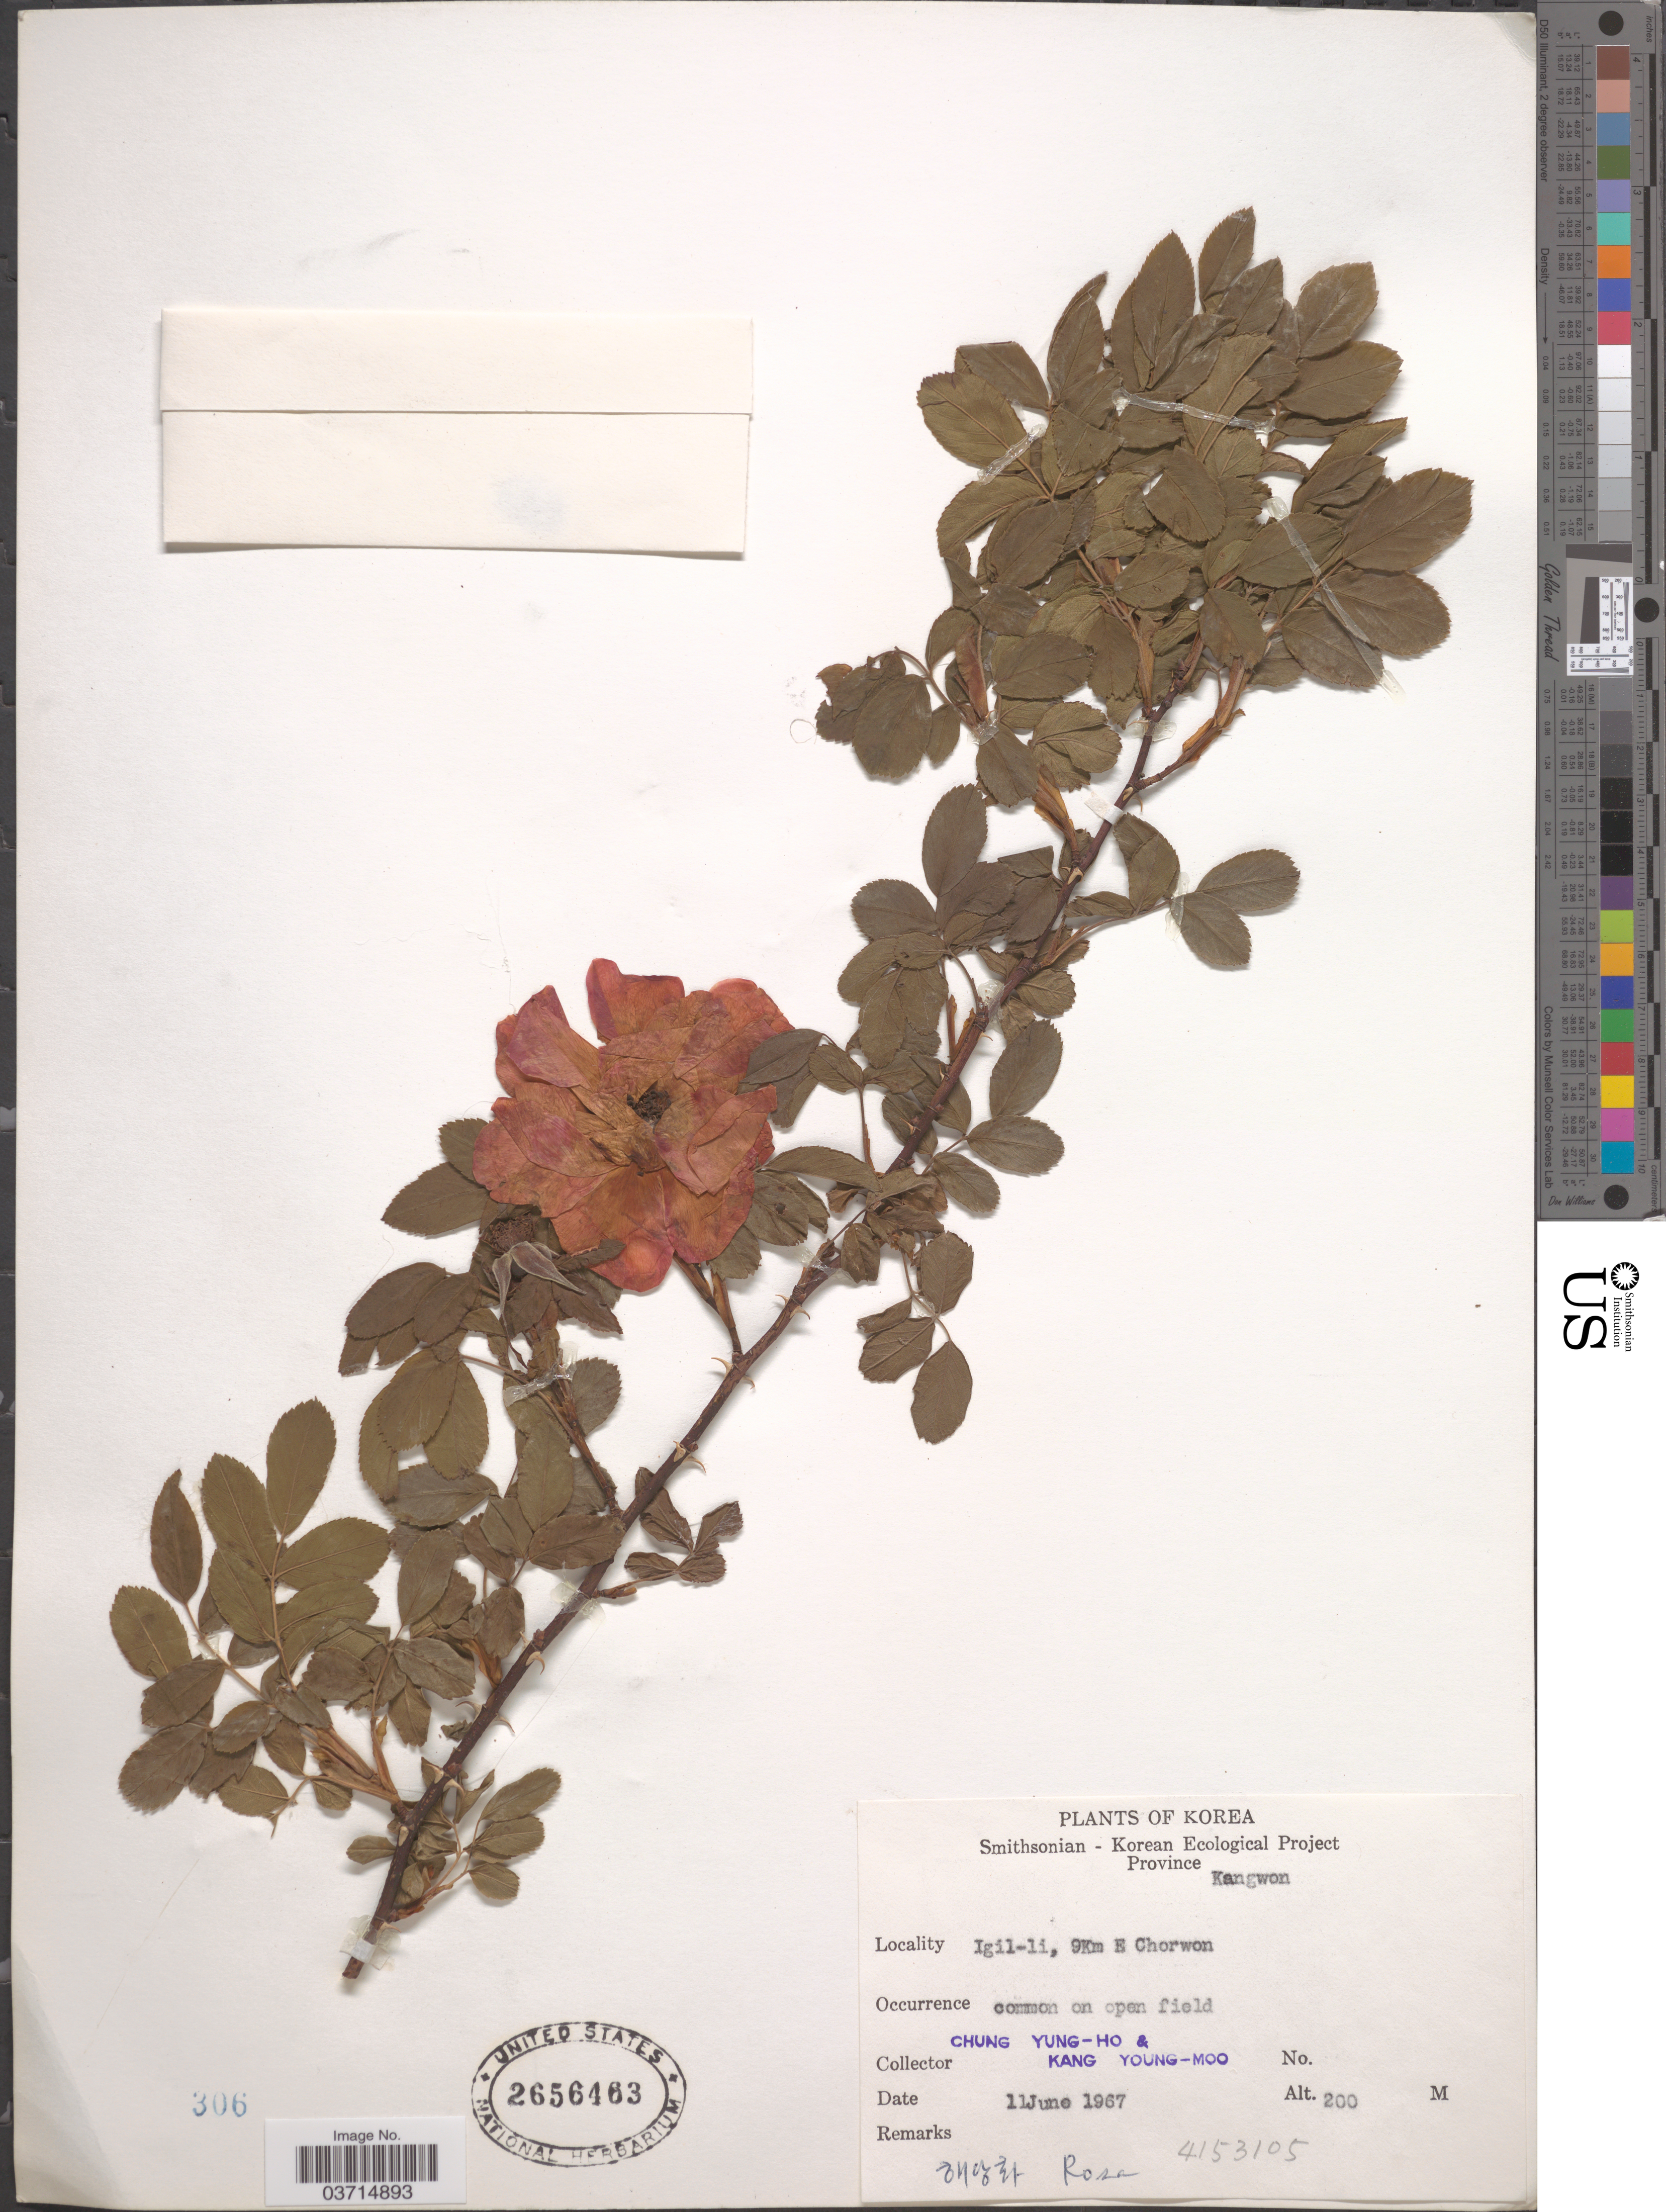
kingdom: Plantae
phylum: Tracheophyta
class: Magnoliopsida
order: Rosales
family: Rosaceae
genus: Rosa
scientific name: Rosa sp.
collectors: C. Yung-Ho & K. Young-Moo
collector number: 4153105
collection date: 1967-06-11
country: North Korea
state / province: Kangwon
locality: Igil-li, 9Km E Chorwon.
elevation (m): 200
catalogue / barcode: US 2656463